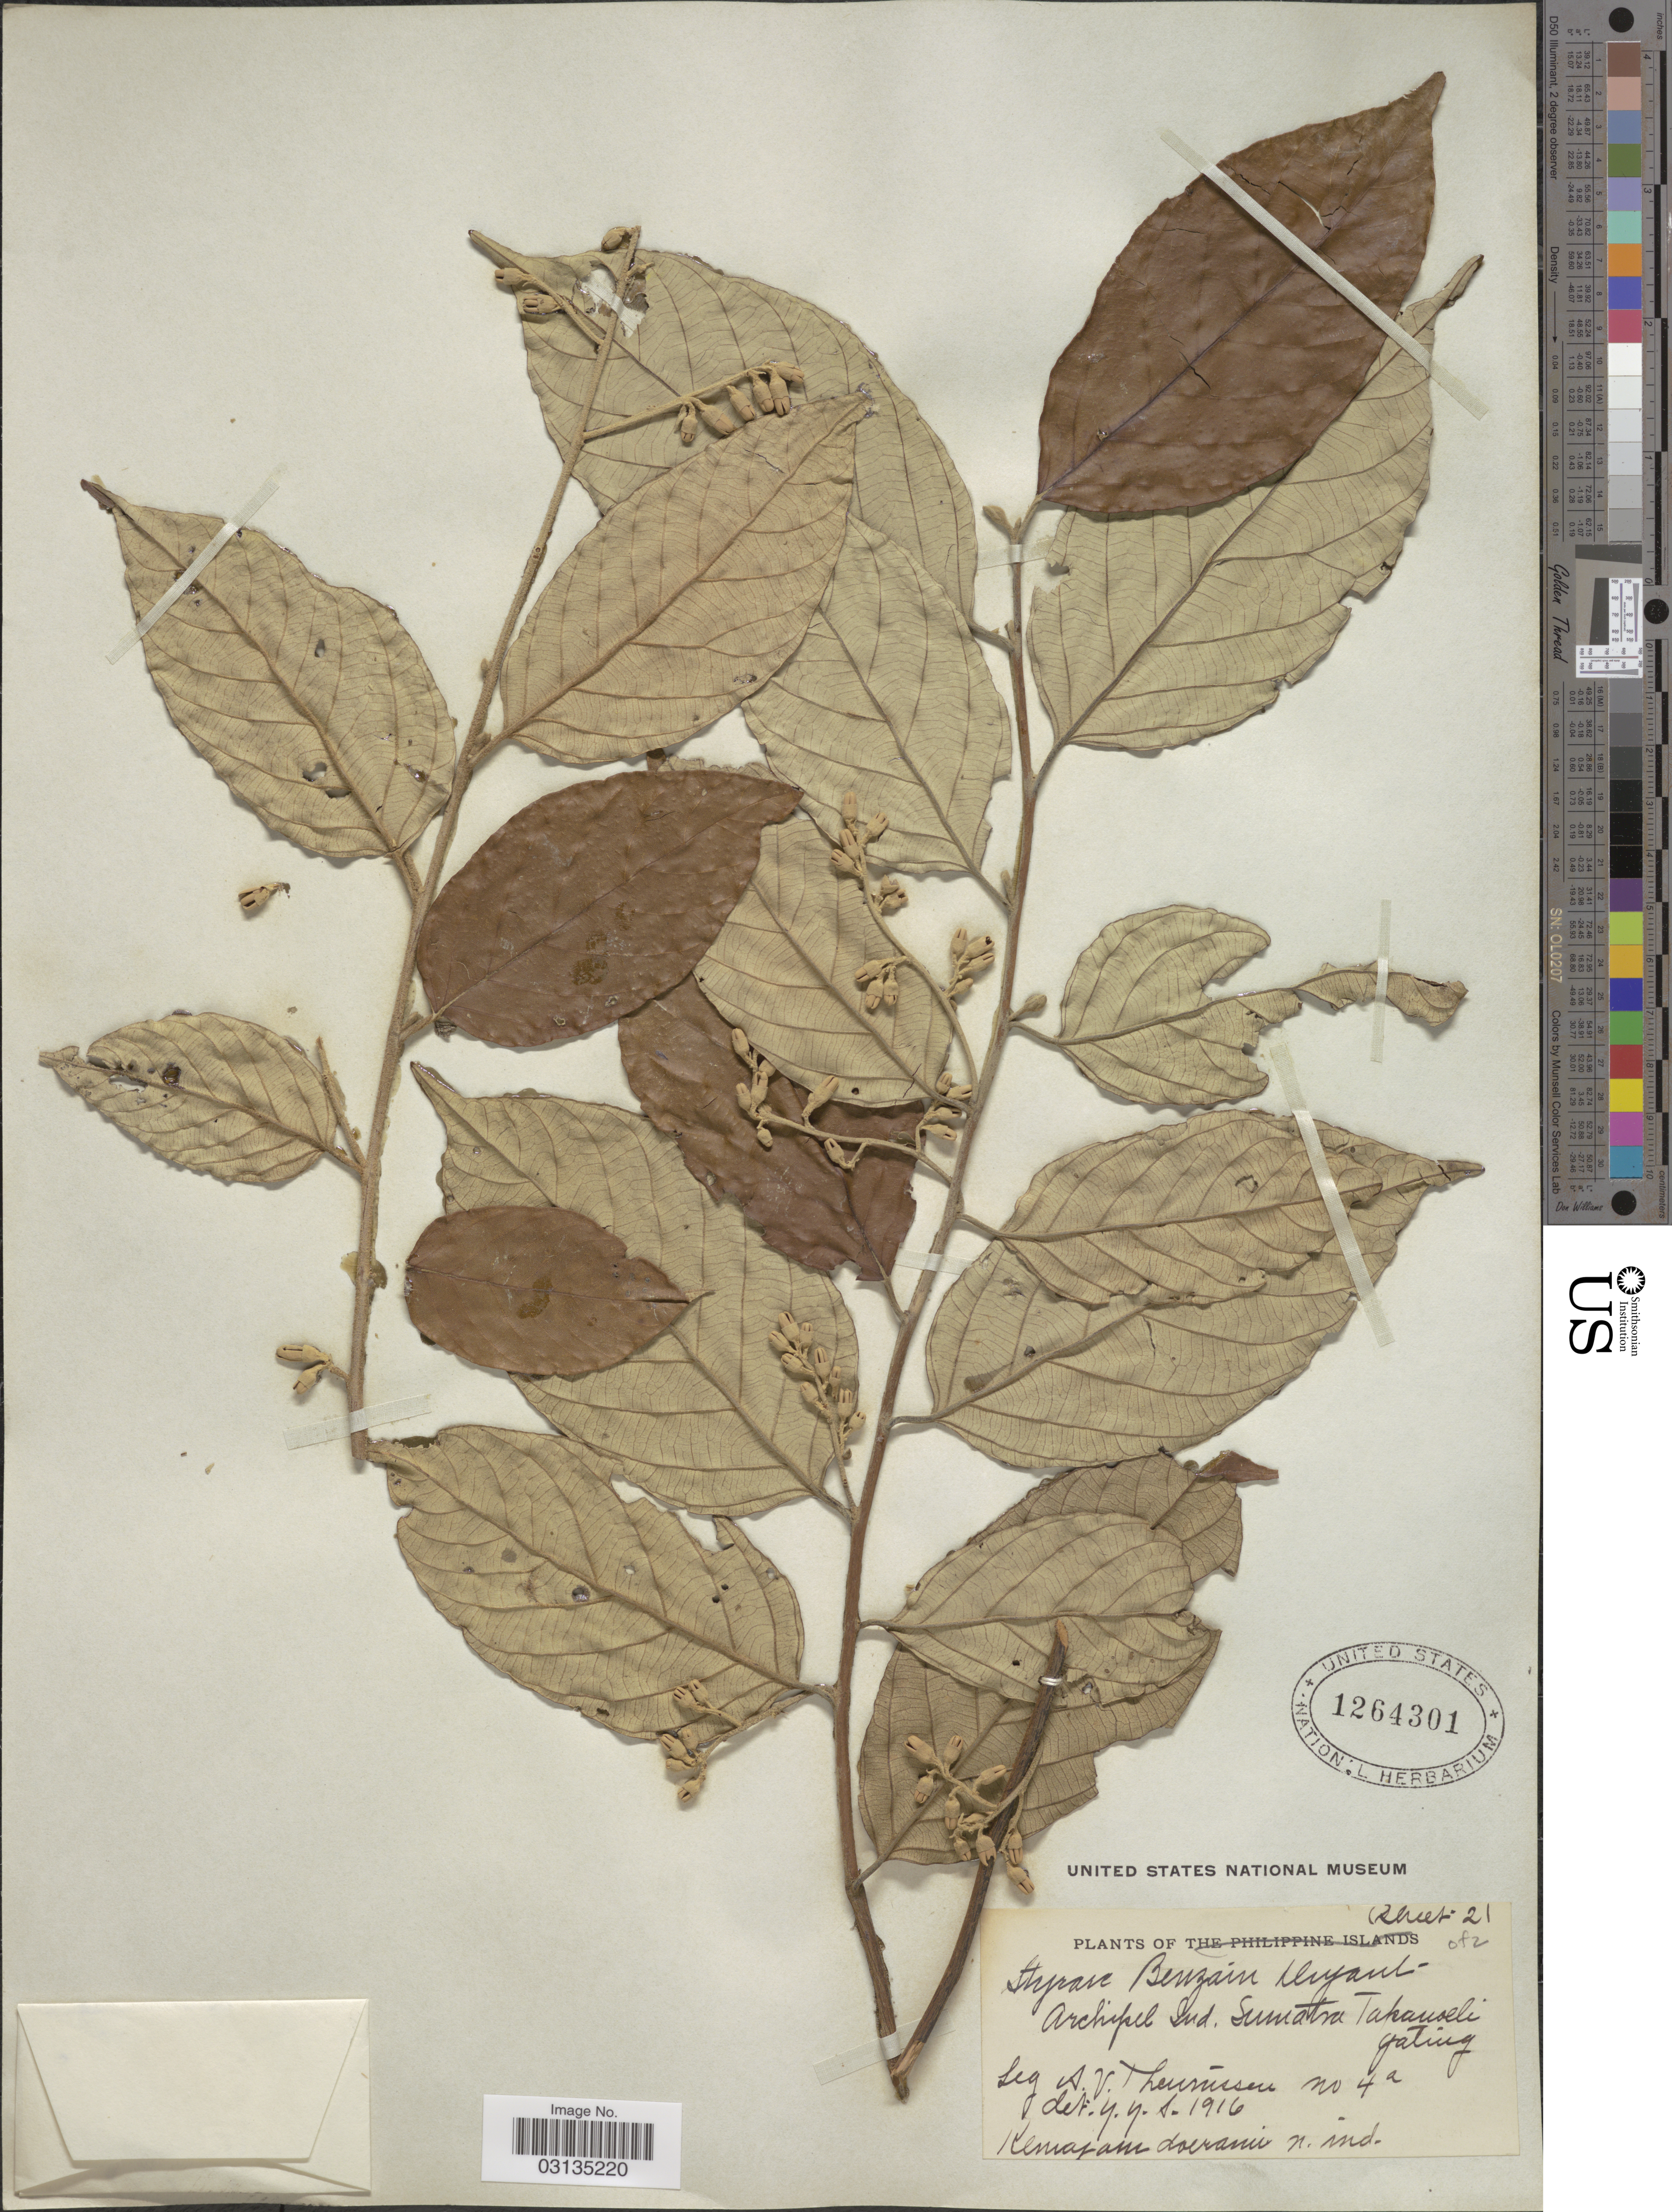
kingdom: Plantae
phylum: Tracheophyta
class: Magnoliopsida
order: Ericales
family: Styracaceae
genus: Styrax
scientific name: Styrax benzoin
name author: Dryand.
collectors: A. Theunissen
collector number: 4a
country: Indonesia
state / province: Sumatra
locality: Archipel. Ind. Sumatra. Tapanoeli, Gating.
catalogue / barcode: US 1264301